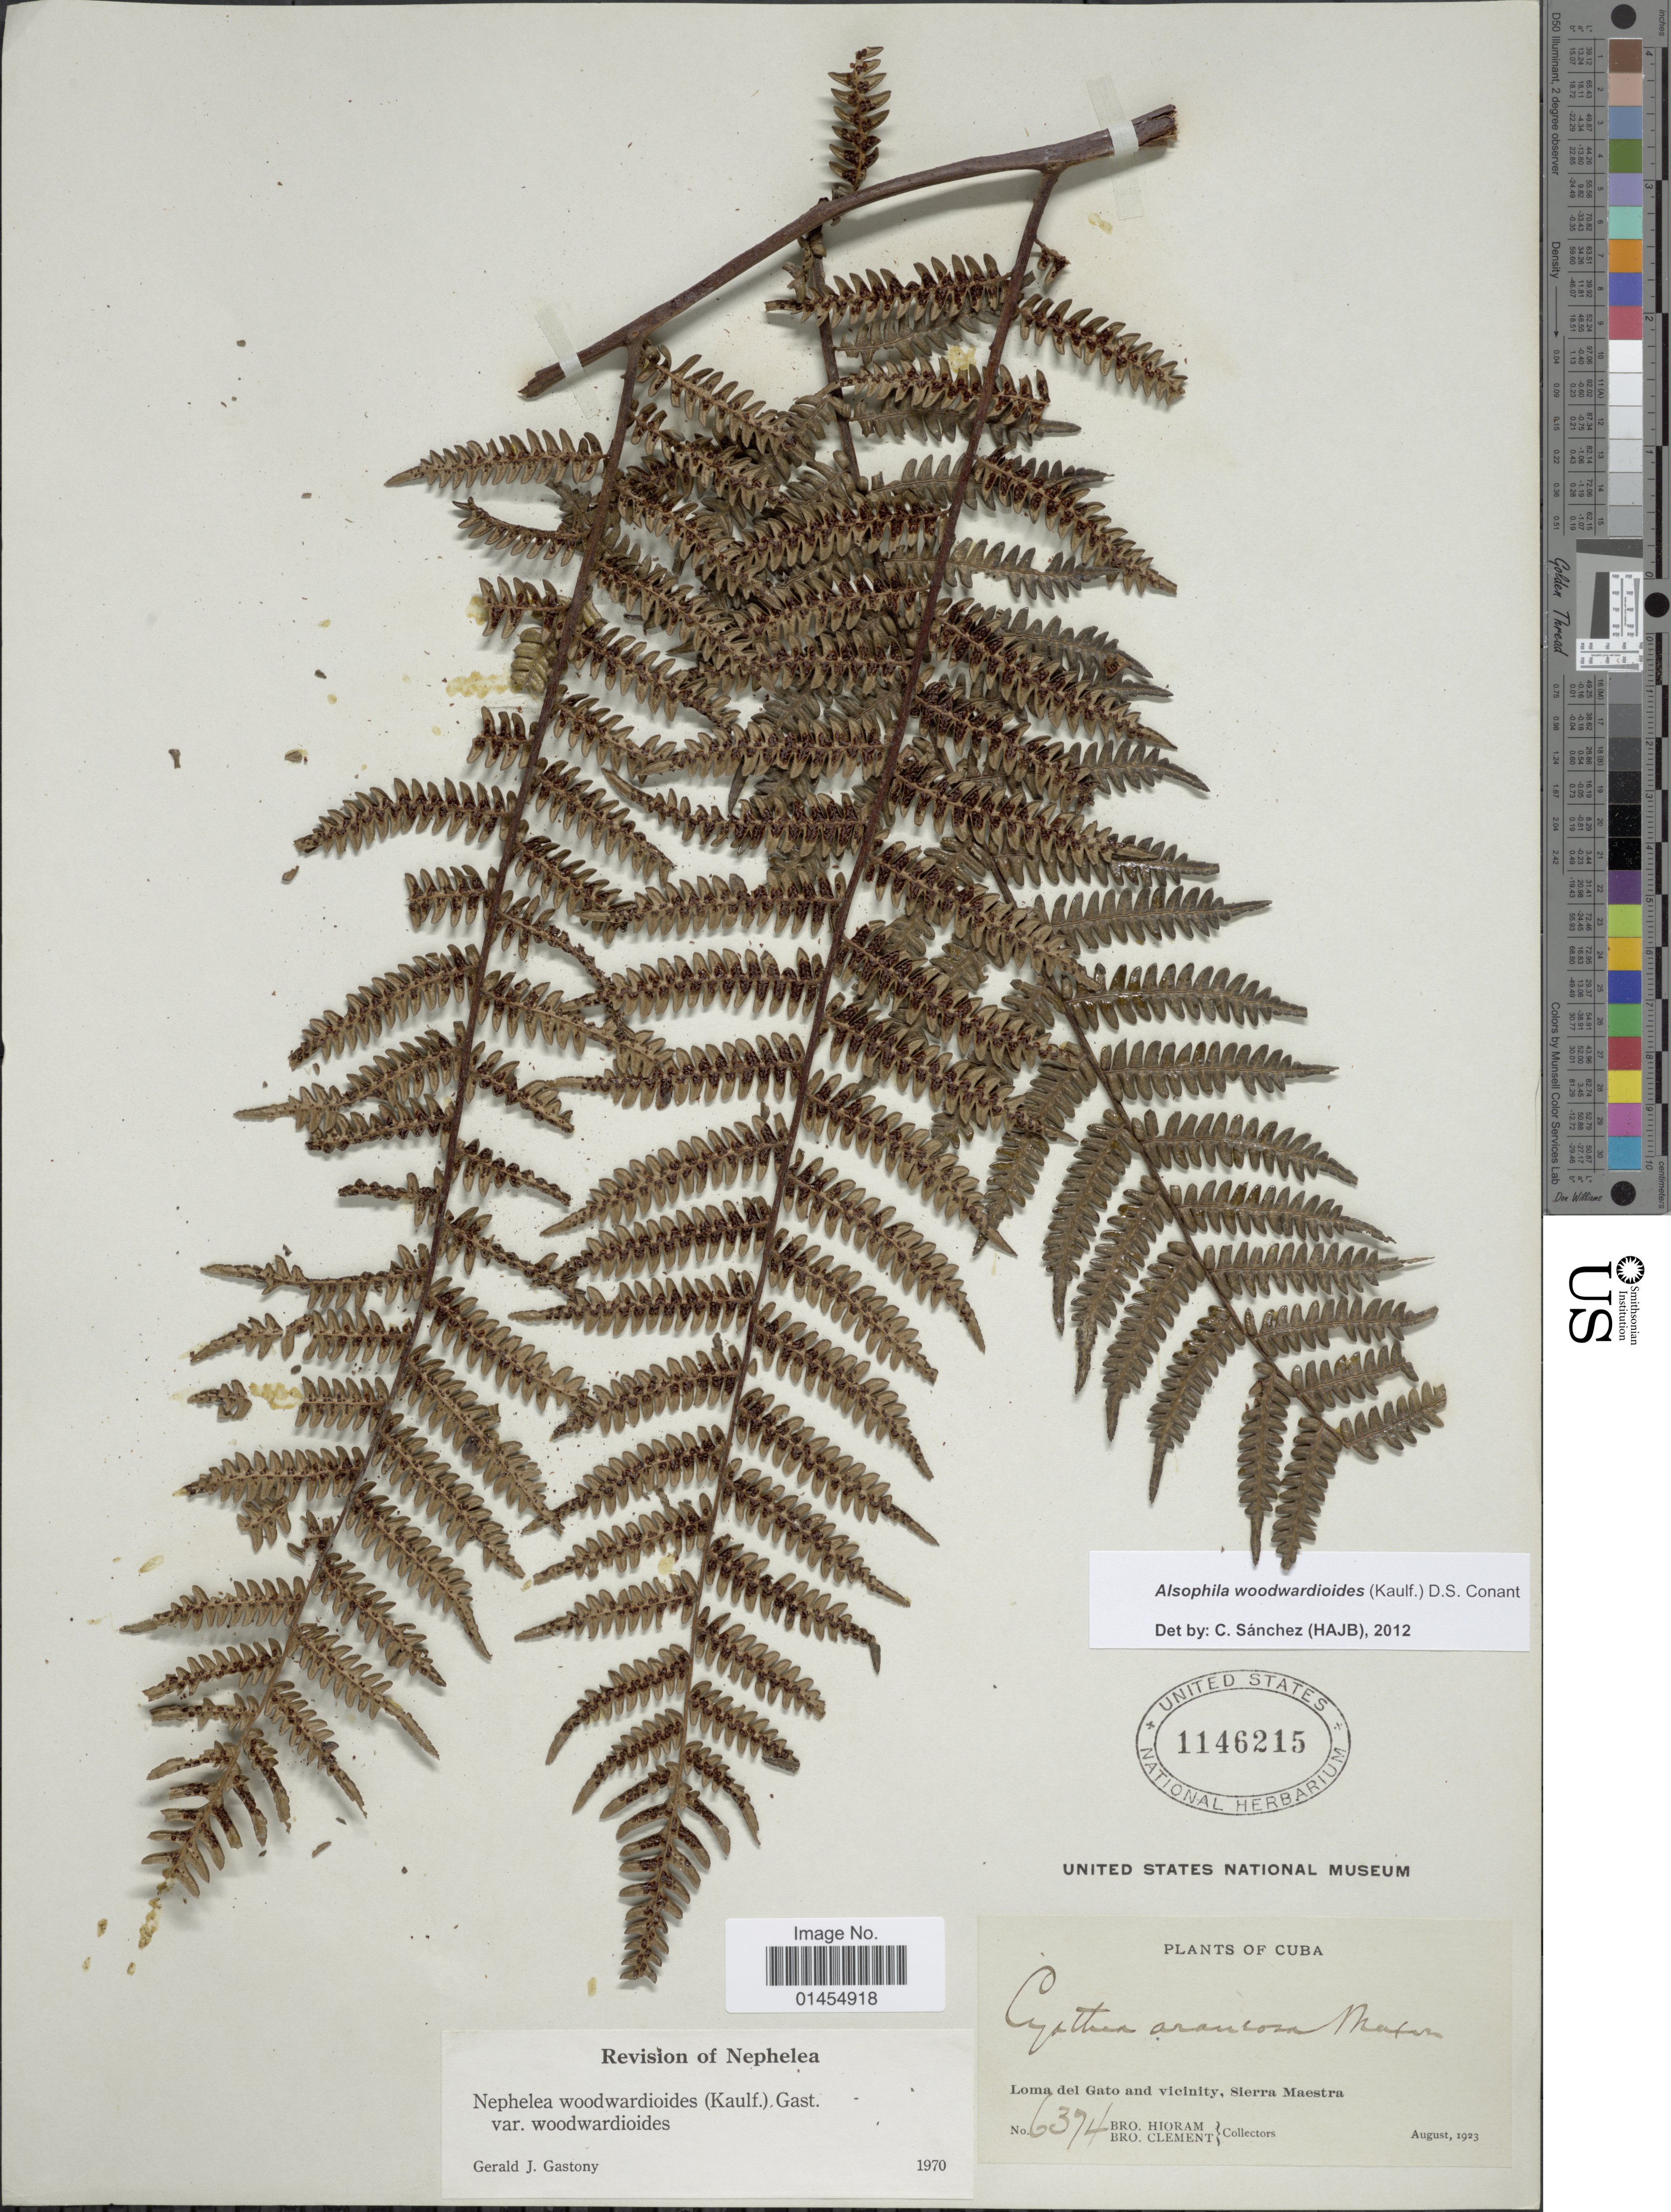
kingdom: Plantae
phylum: Tracheophyta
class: Polypodiopsida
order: Cyatheales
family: Cyatheaceae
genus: Alsophila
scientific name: Alsophila woodwardioides var. woodwardioides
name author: (Kaulf.) D.S. Conant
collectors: Bro. Hioram & B. Clement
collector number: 6374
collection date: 1923-08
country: Cuba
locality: Loma del Gato and vicinity, Sierra Maestra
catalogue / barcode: US 1146215